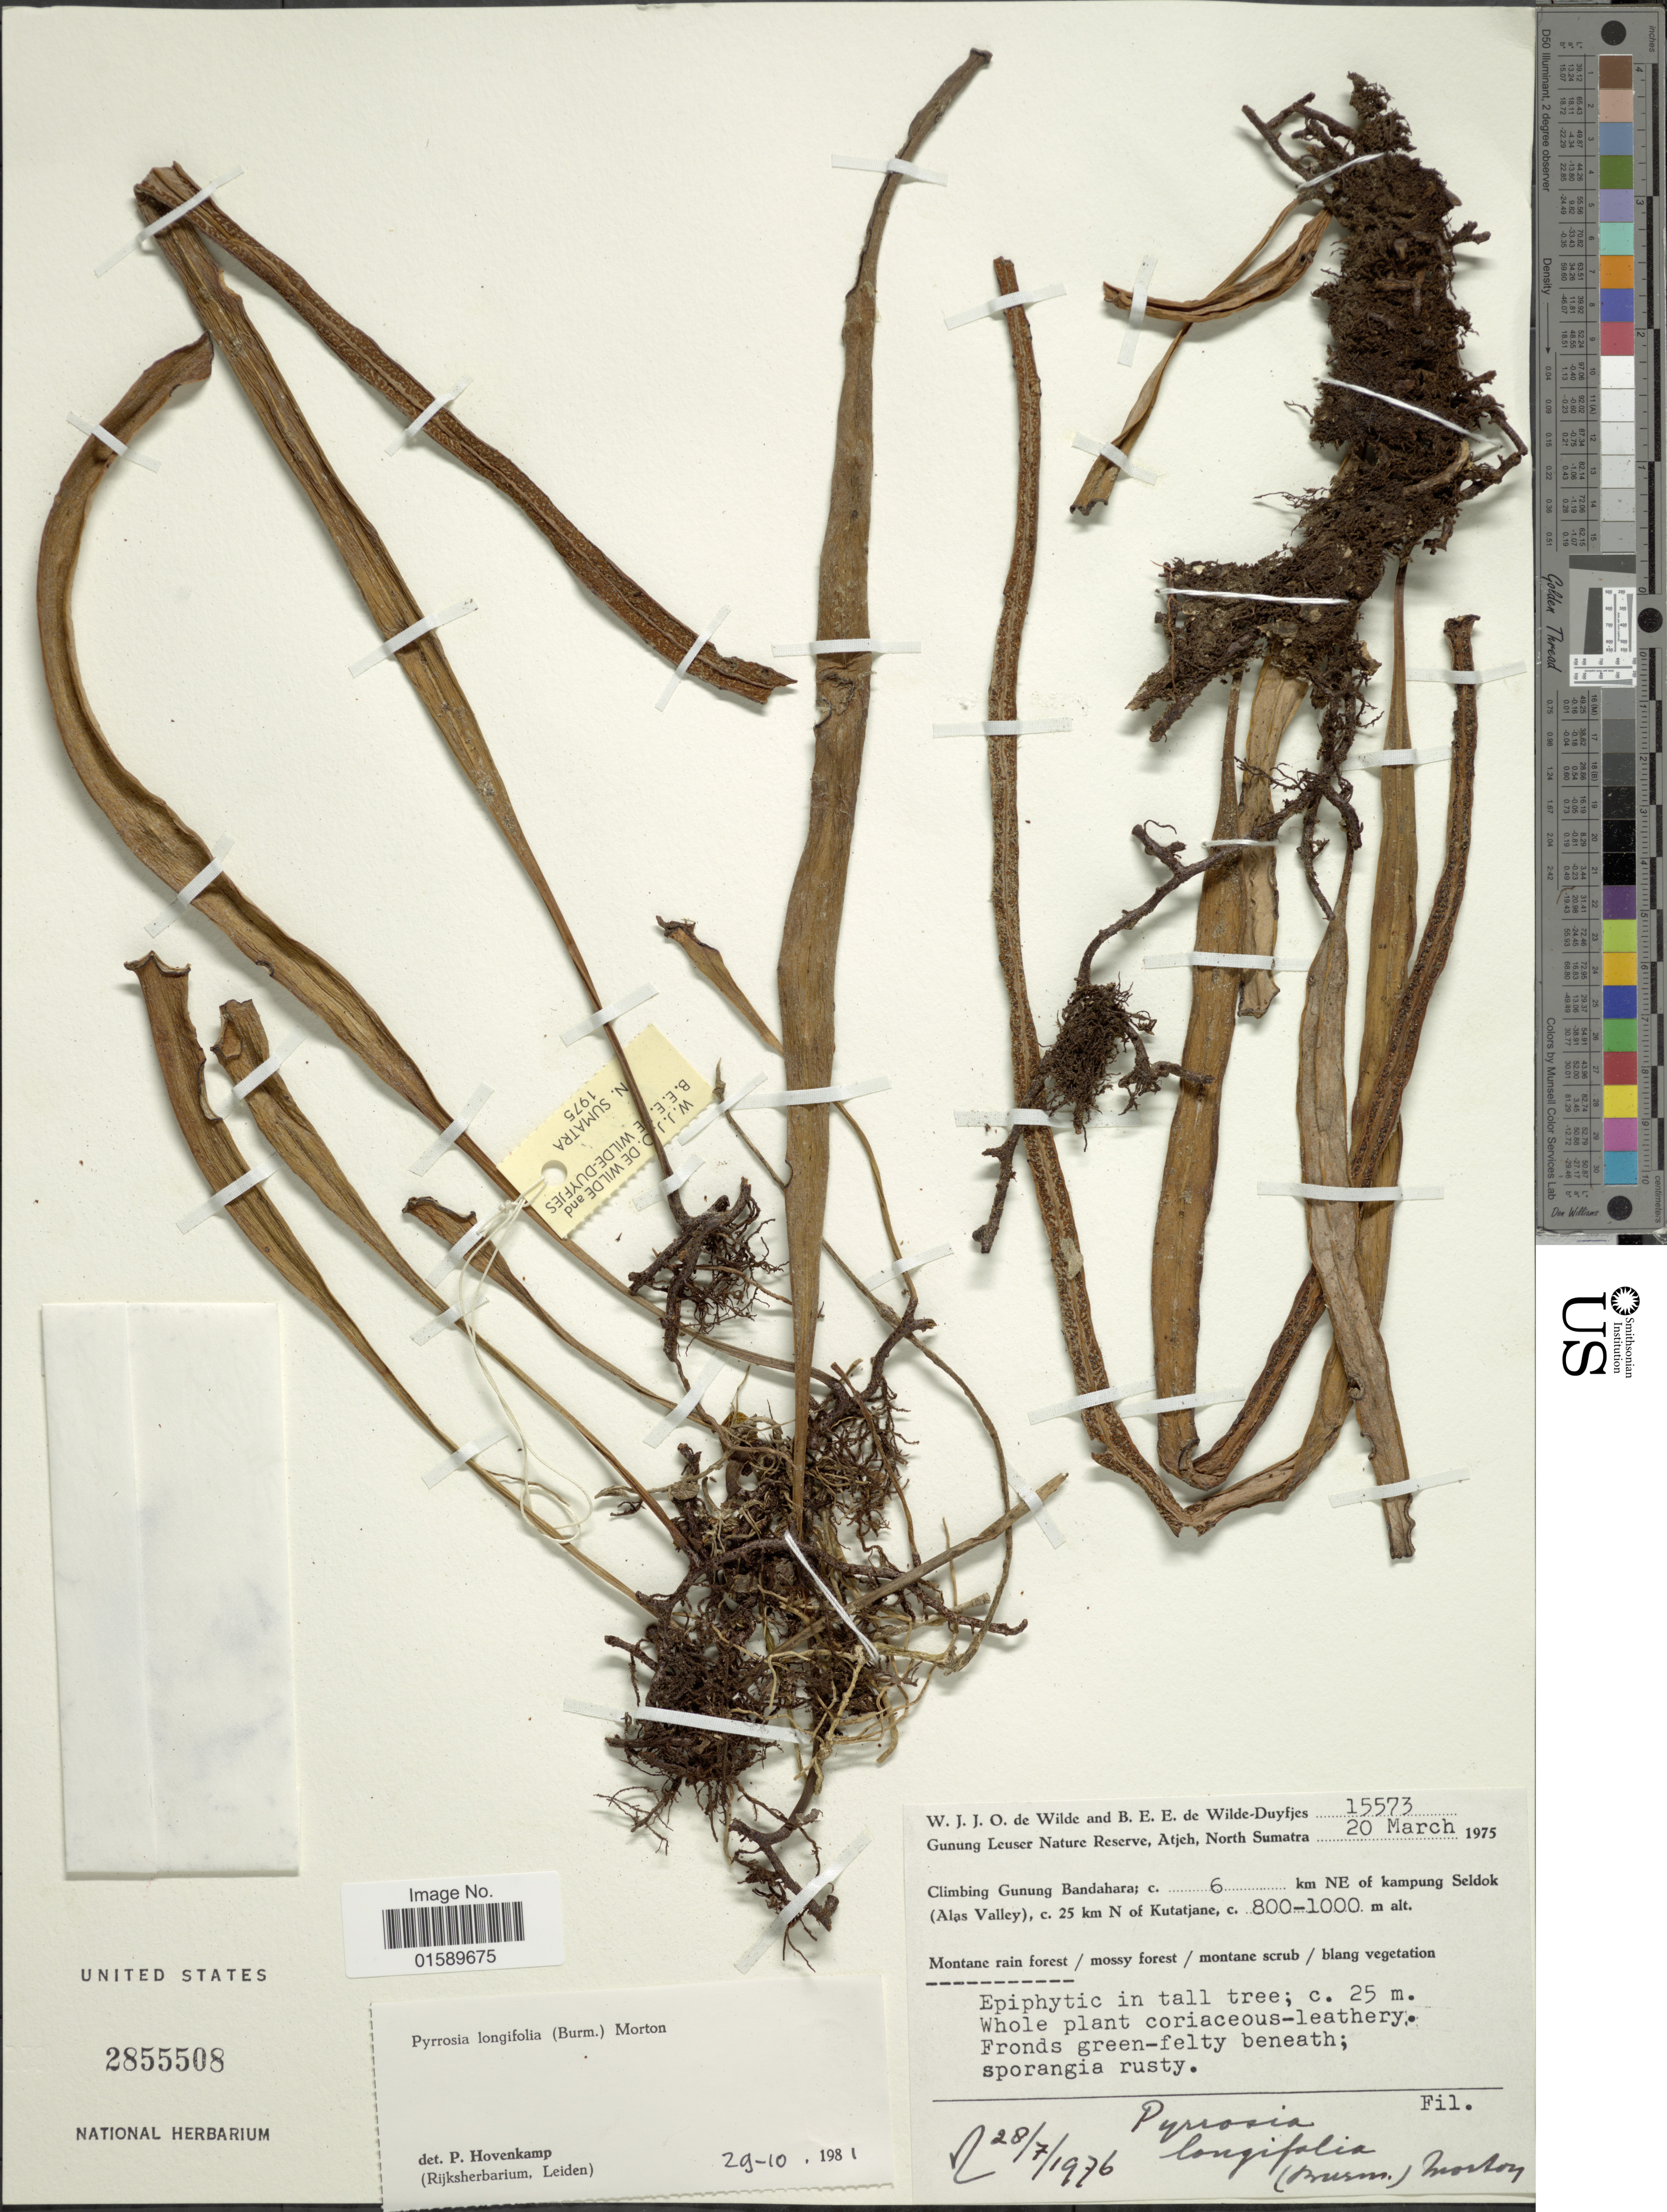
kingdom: Plantae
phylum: Tracheophyta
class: Polypodiopsida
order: Polypodiales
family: Polypodiaceae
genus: Pyrrosia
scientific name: Pyrrosia longifolia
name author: (Burm. f.) C.V. Morton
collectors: W. J. de Wilde & B. E. de Wilde-Duyfjes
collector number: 15573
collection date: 1975-03-20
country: Indonesia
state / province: Sumatra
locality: Gunung Lesser Nature Reserve, Atjeh, North Sumatra, Climbing Gunung Bandahara, c. 6 km NE of kampung Seldok (Alas Valley), 25 km N of Kutajane.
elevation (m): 800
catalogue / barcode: US 2855508